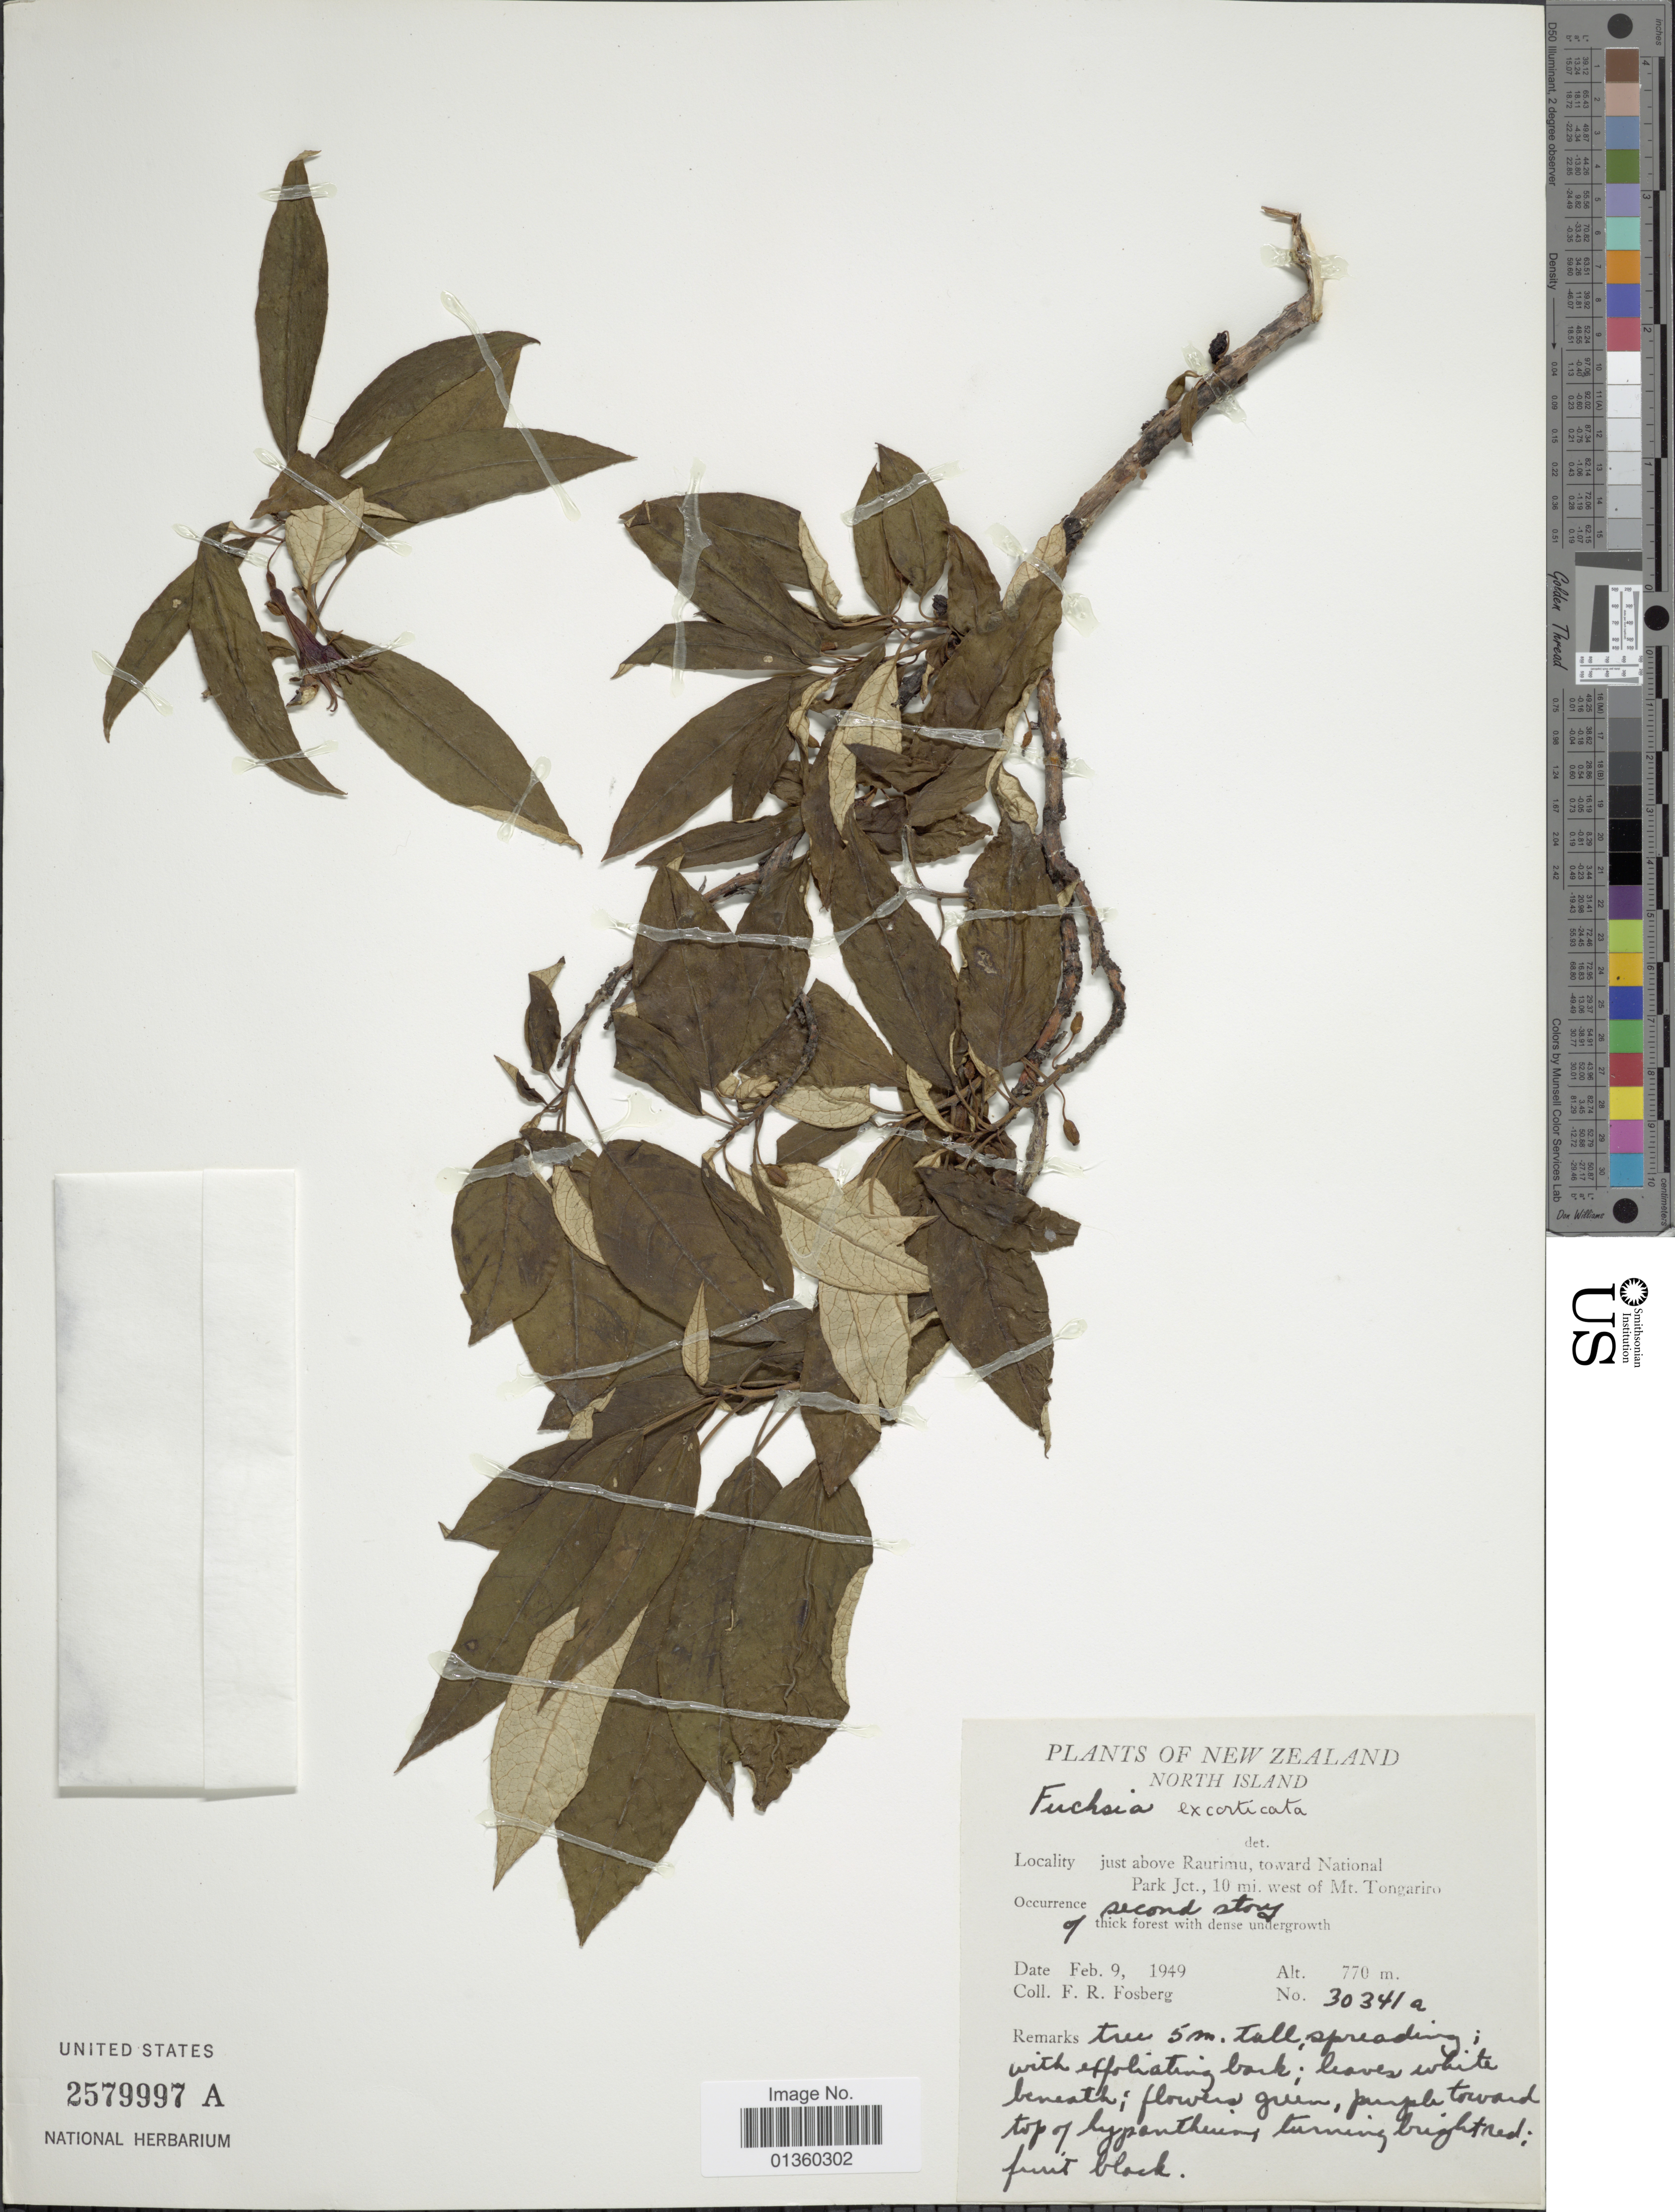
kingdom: Plantae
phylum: Tracheophyta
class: Magnoliopsida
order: Myrtales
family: Onagraceae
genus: Fuchsia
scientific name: Fuchsia excorticata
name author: (J.R. Forst. & G. Forst.) L. f.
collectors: F. R. Fosberg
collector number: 30341a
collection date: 1949-02-09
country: New Zealand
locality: North Island, just above Raurimu, toward National Park Jct., 10 mi. west of Mt. Tongariro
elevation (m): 770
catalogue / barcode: US 2579997A